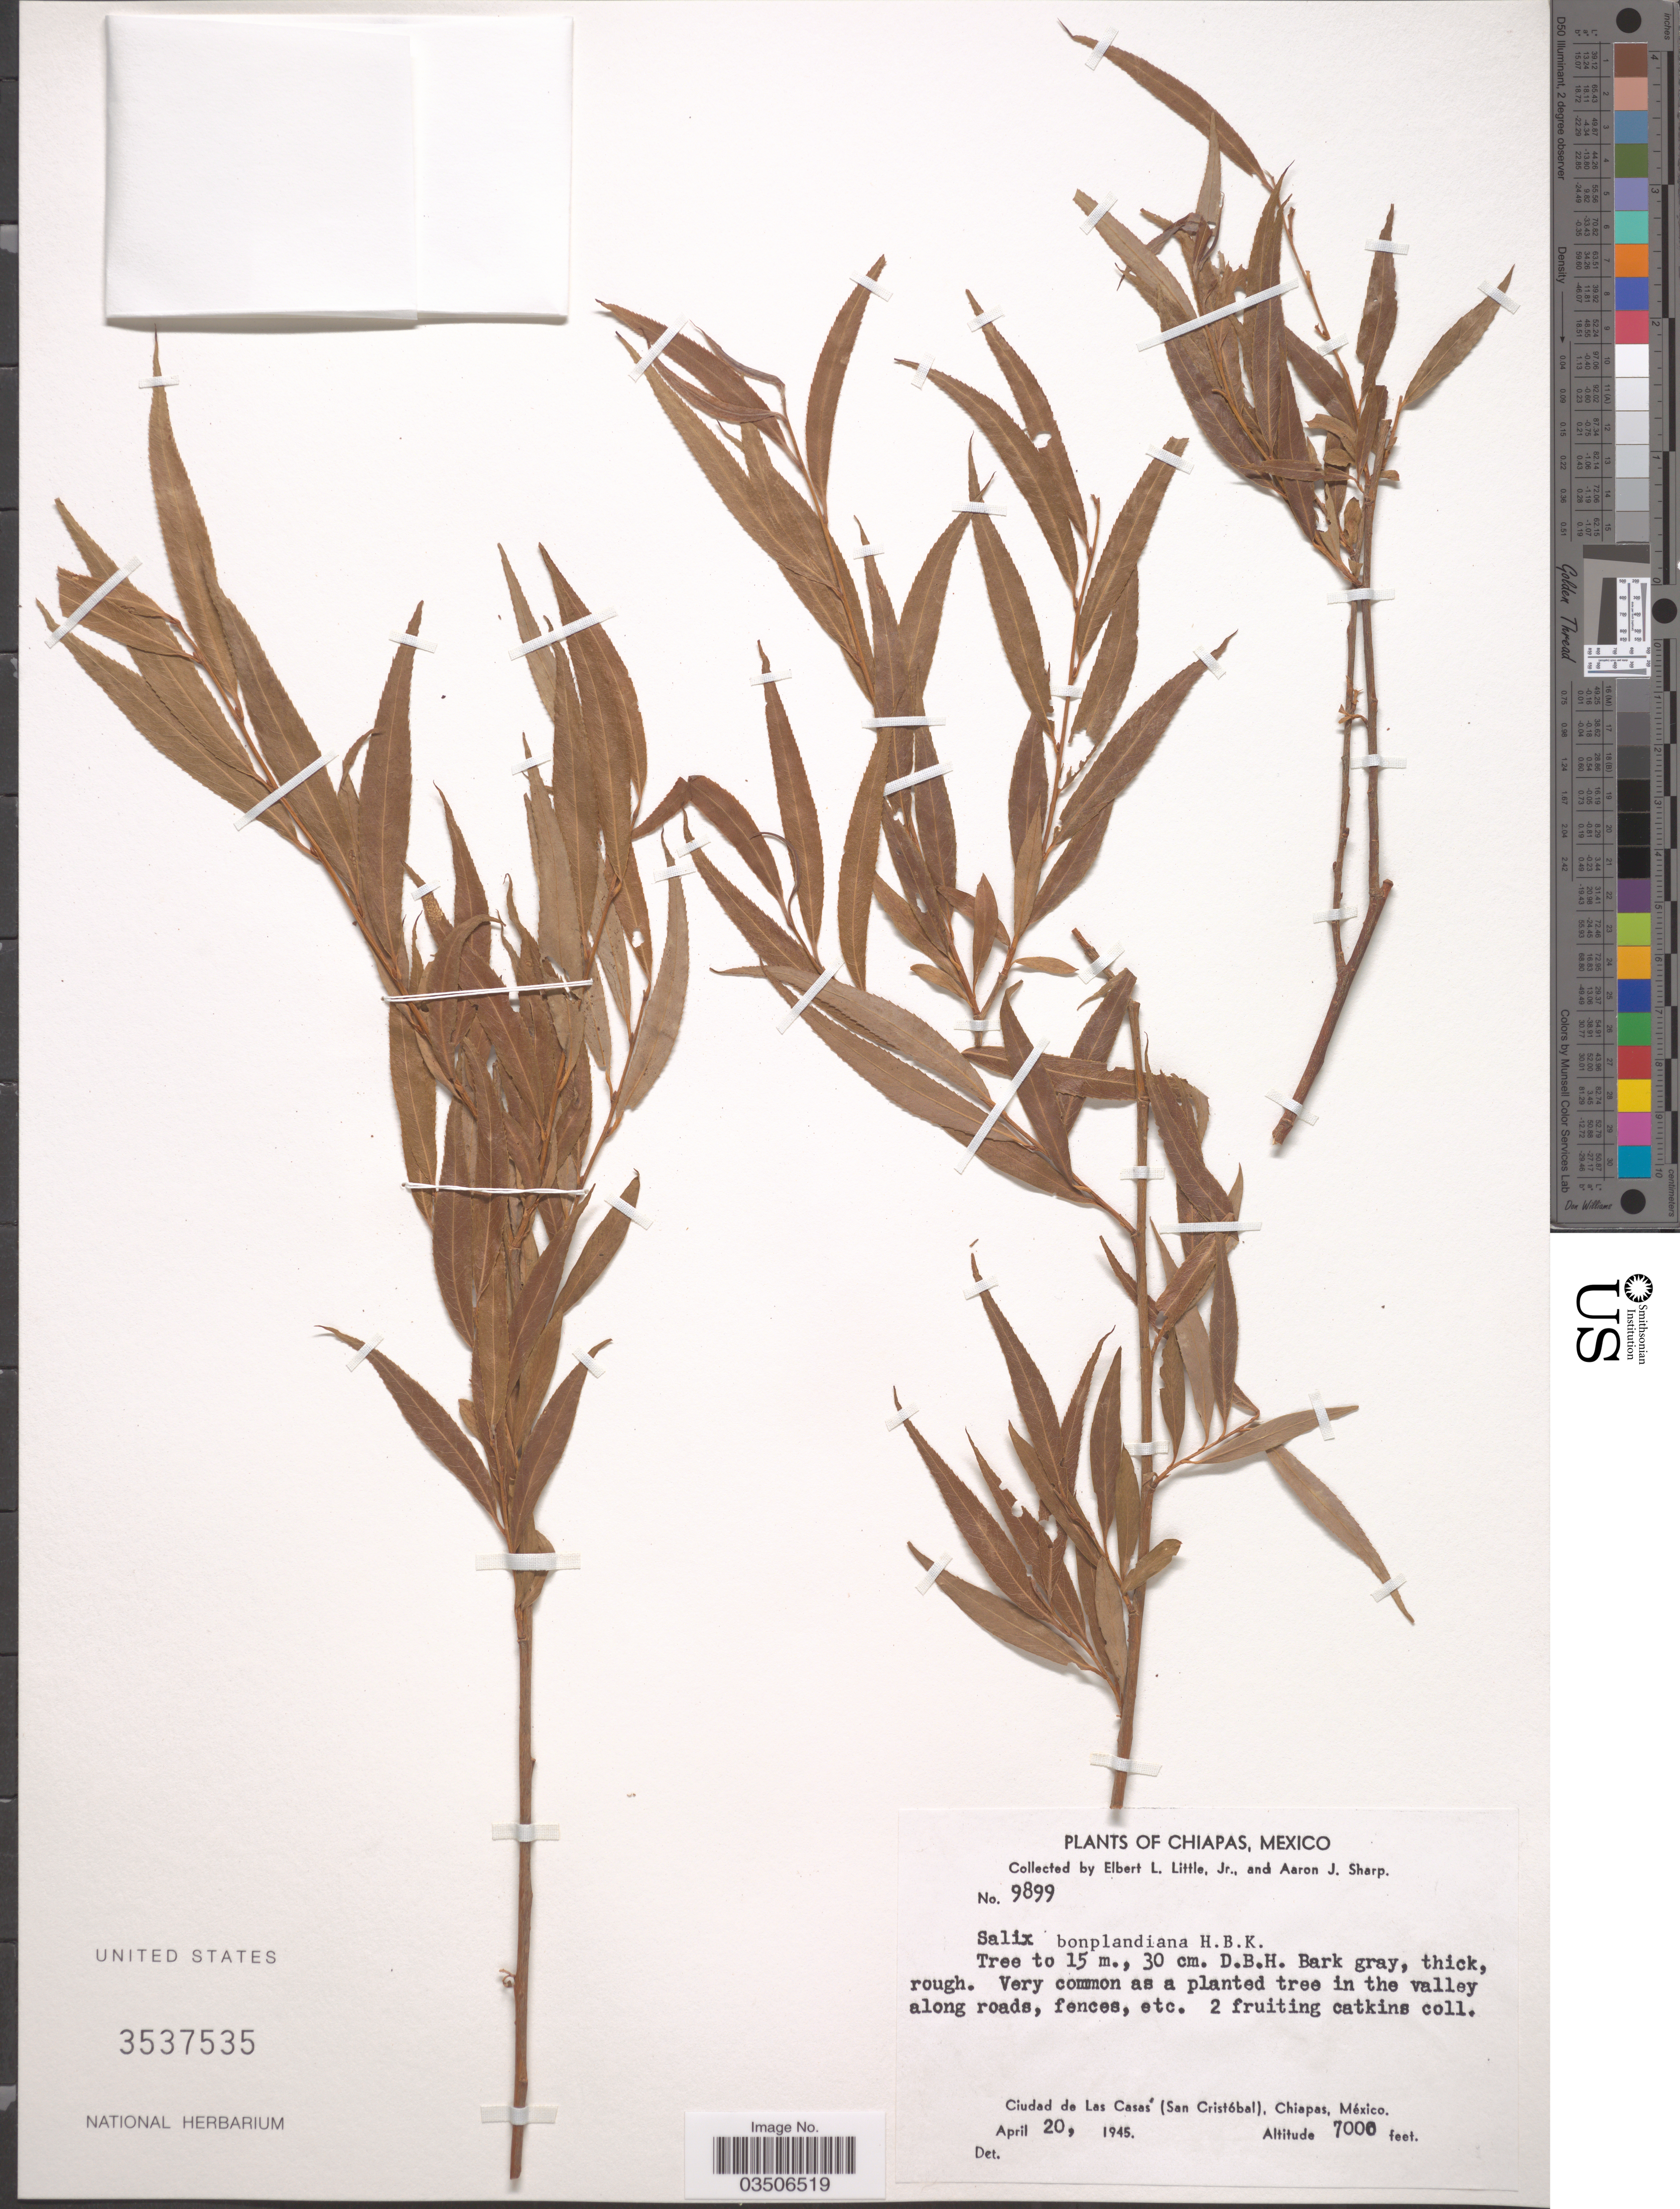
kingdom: Plantae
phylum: Tracheophyta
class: Magnoliopsida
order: Malpighiales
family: Salicaceae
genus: Salix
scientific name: Salix bonplandiana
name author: Kunth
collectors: E. L. Little & Mrs A. J. Sharp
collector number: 9899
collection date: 1945-04-20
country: Mexico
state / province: Chiapas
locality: Ciudad de Las Casas (San Cristóbal).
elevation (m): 2134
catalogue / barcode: US 3537535